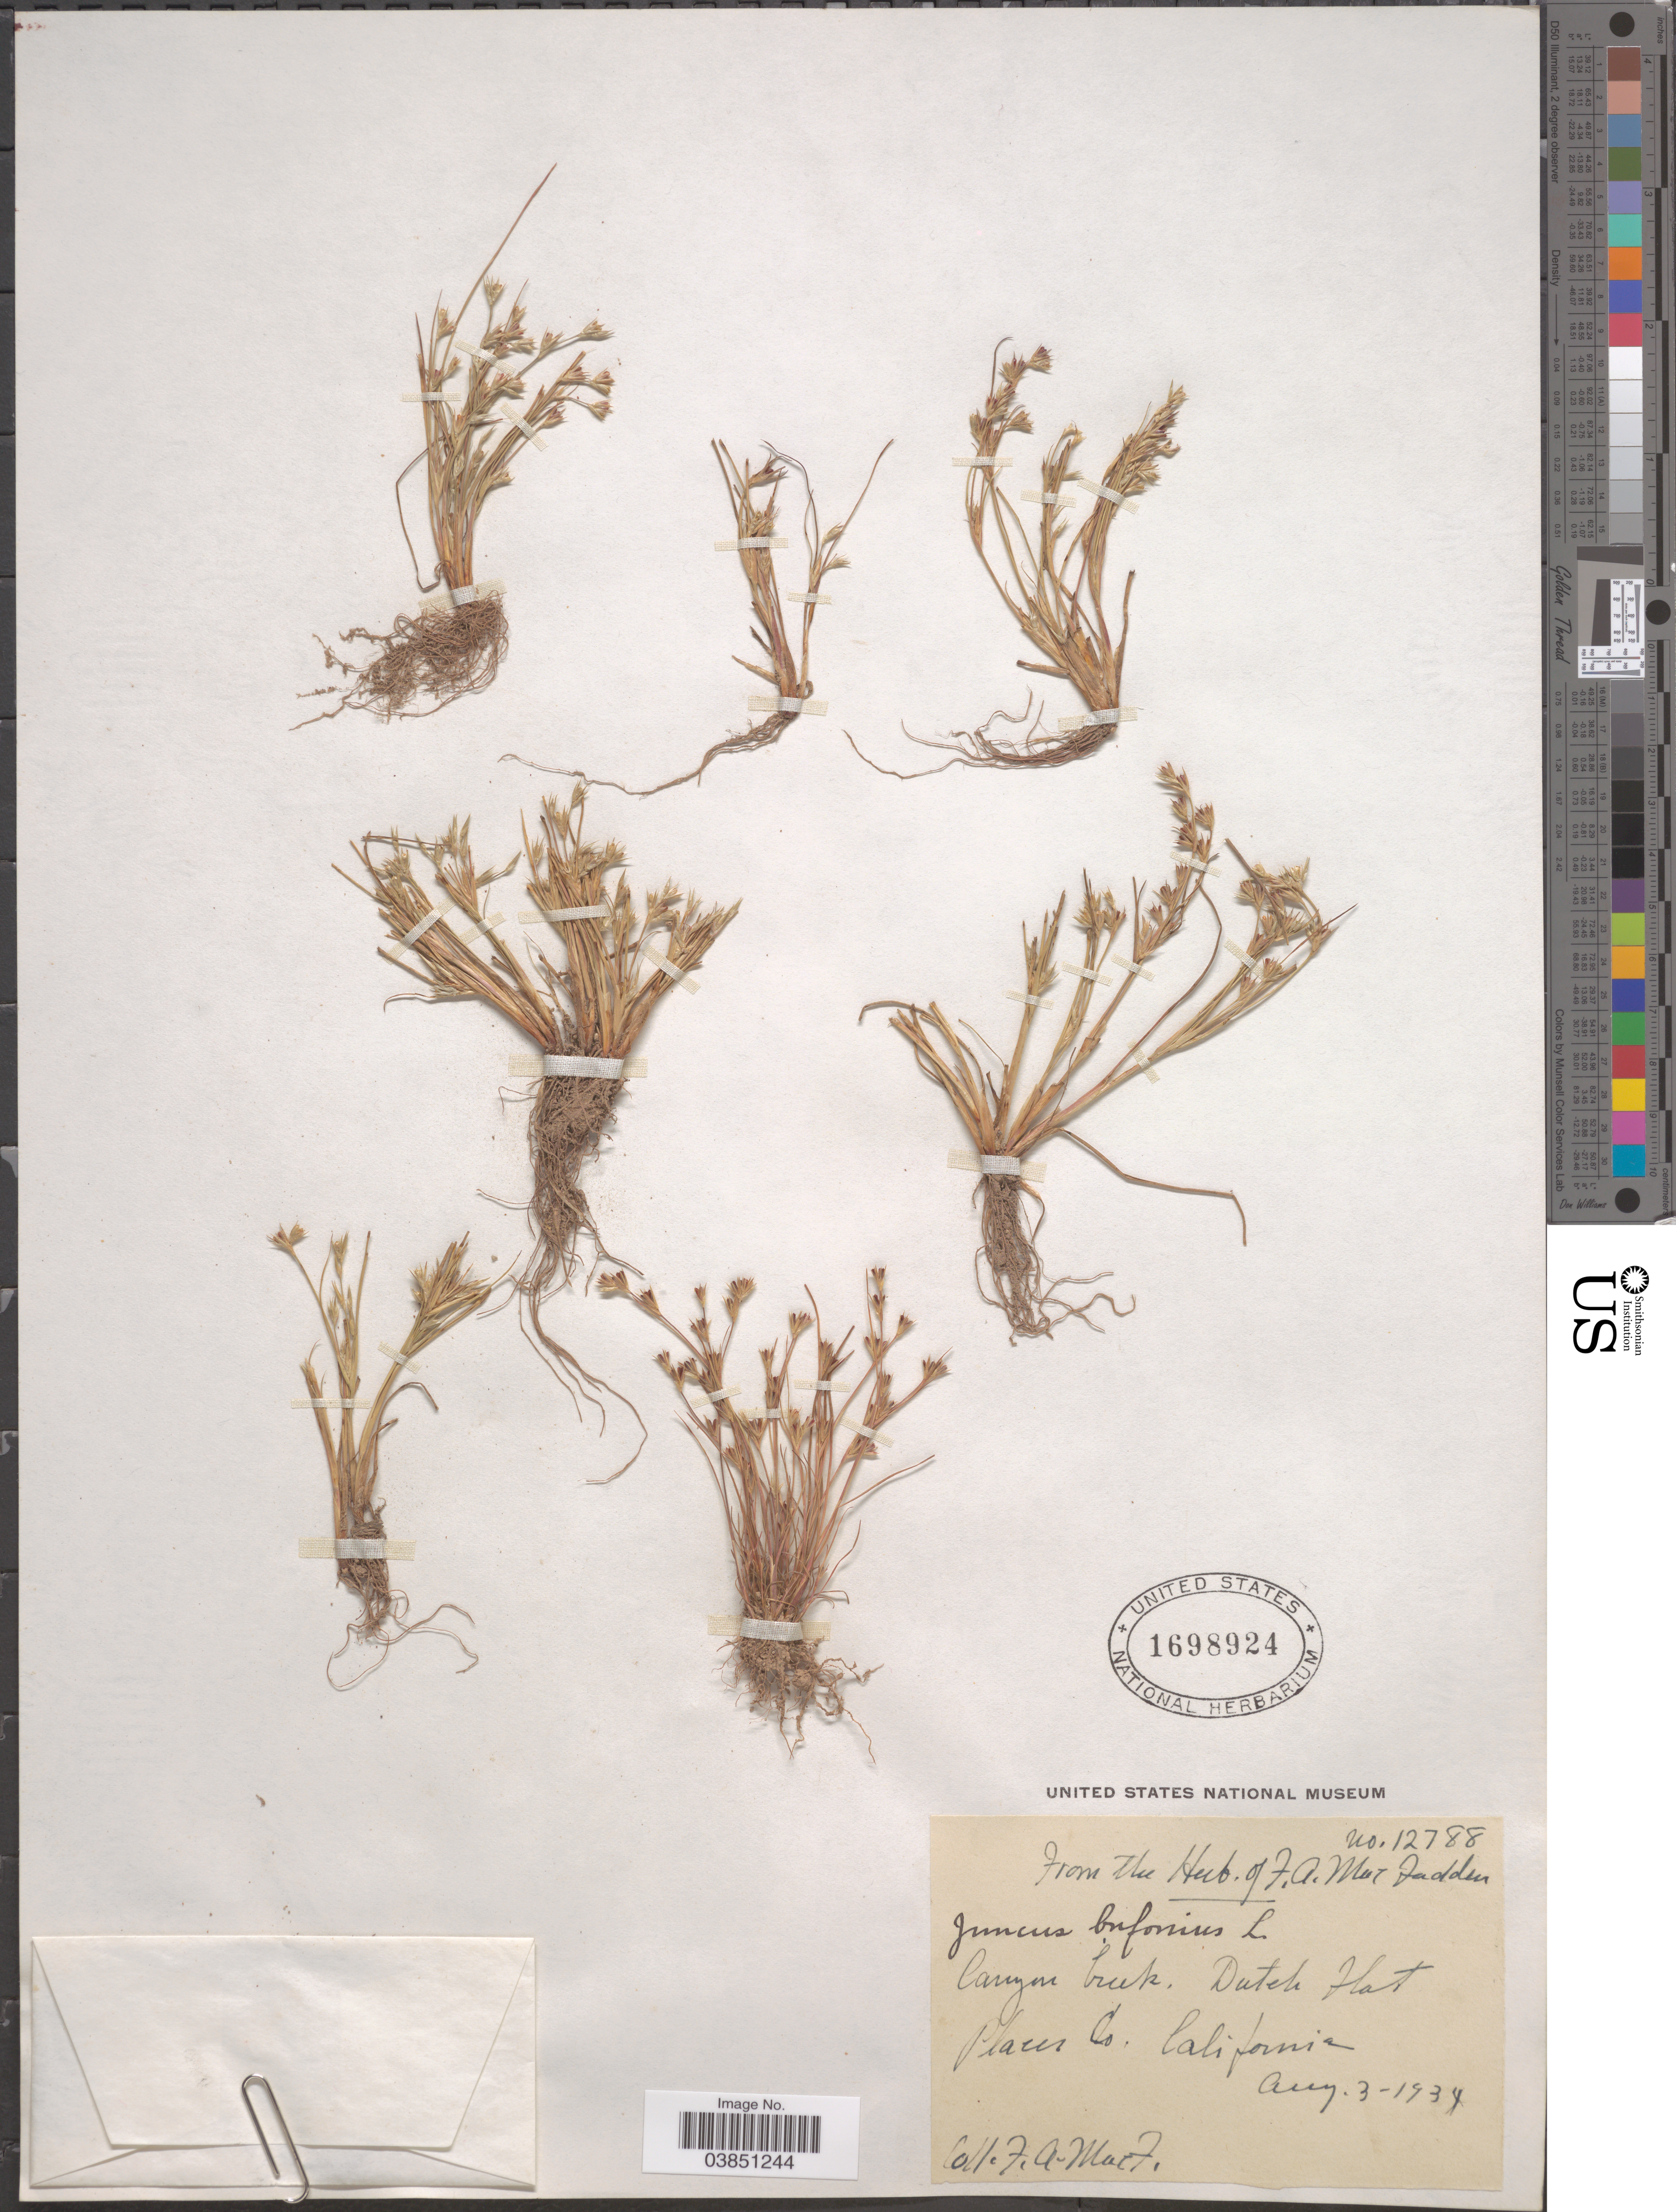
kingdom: Plantae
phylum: Tracheophyta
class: Liliopsida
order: Poales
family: Juncaceae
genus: Juncus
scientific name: Juncus bufonius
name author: L.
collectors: F. MacFadden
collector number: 12788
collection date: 1934-08-03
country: United States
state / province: California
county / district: Placer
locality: Canyon Creek. Dutch flat. Placer Co.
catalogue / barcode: US 1698924